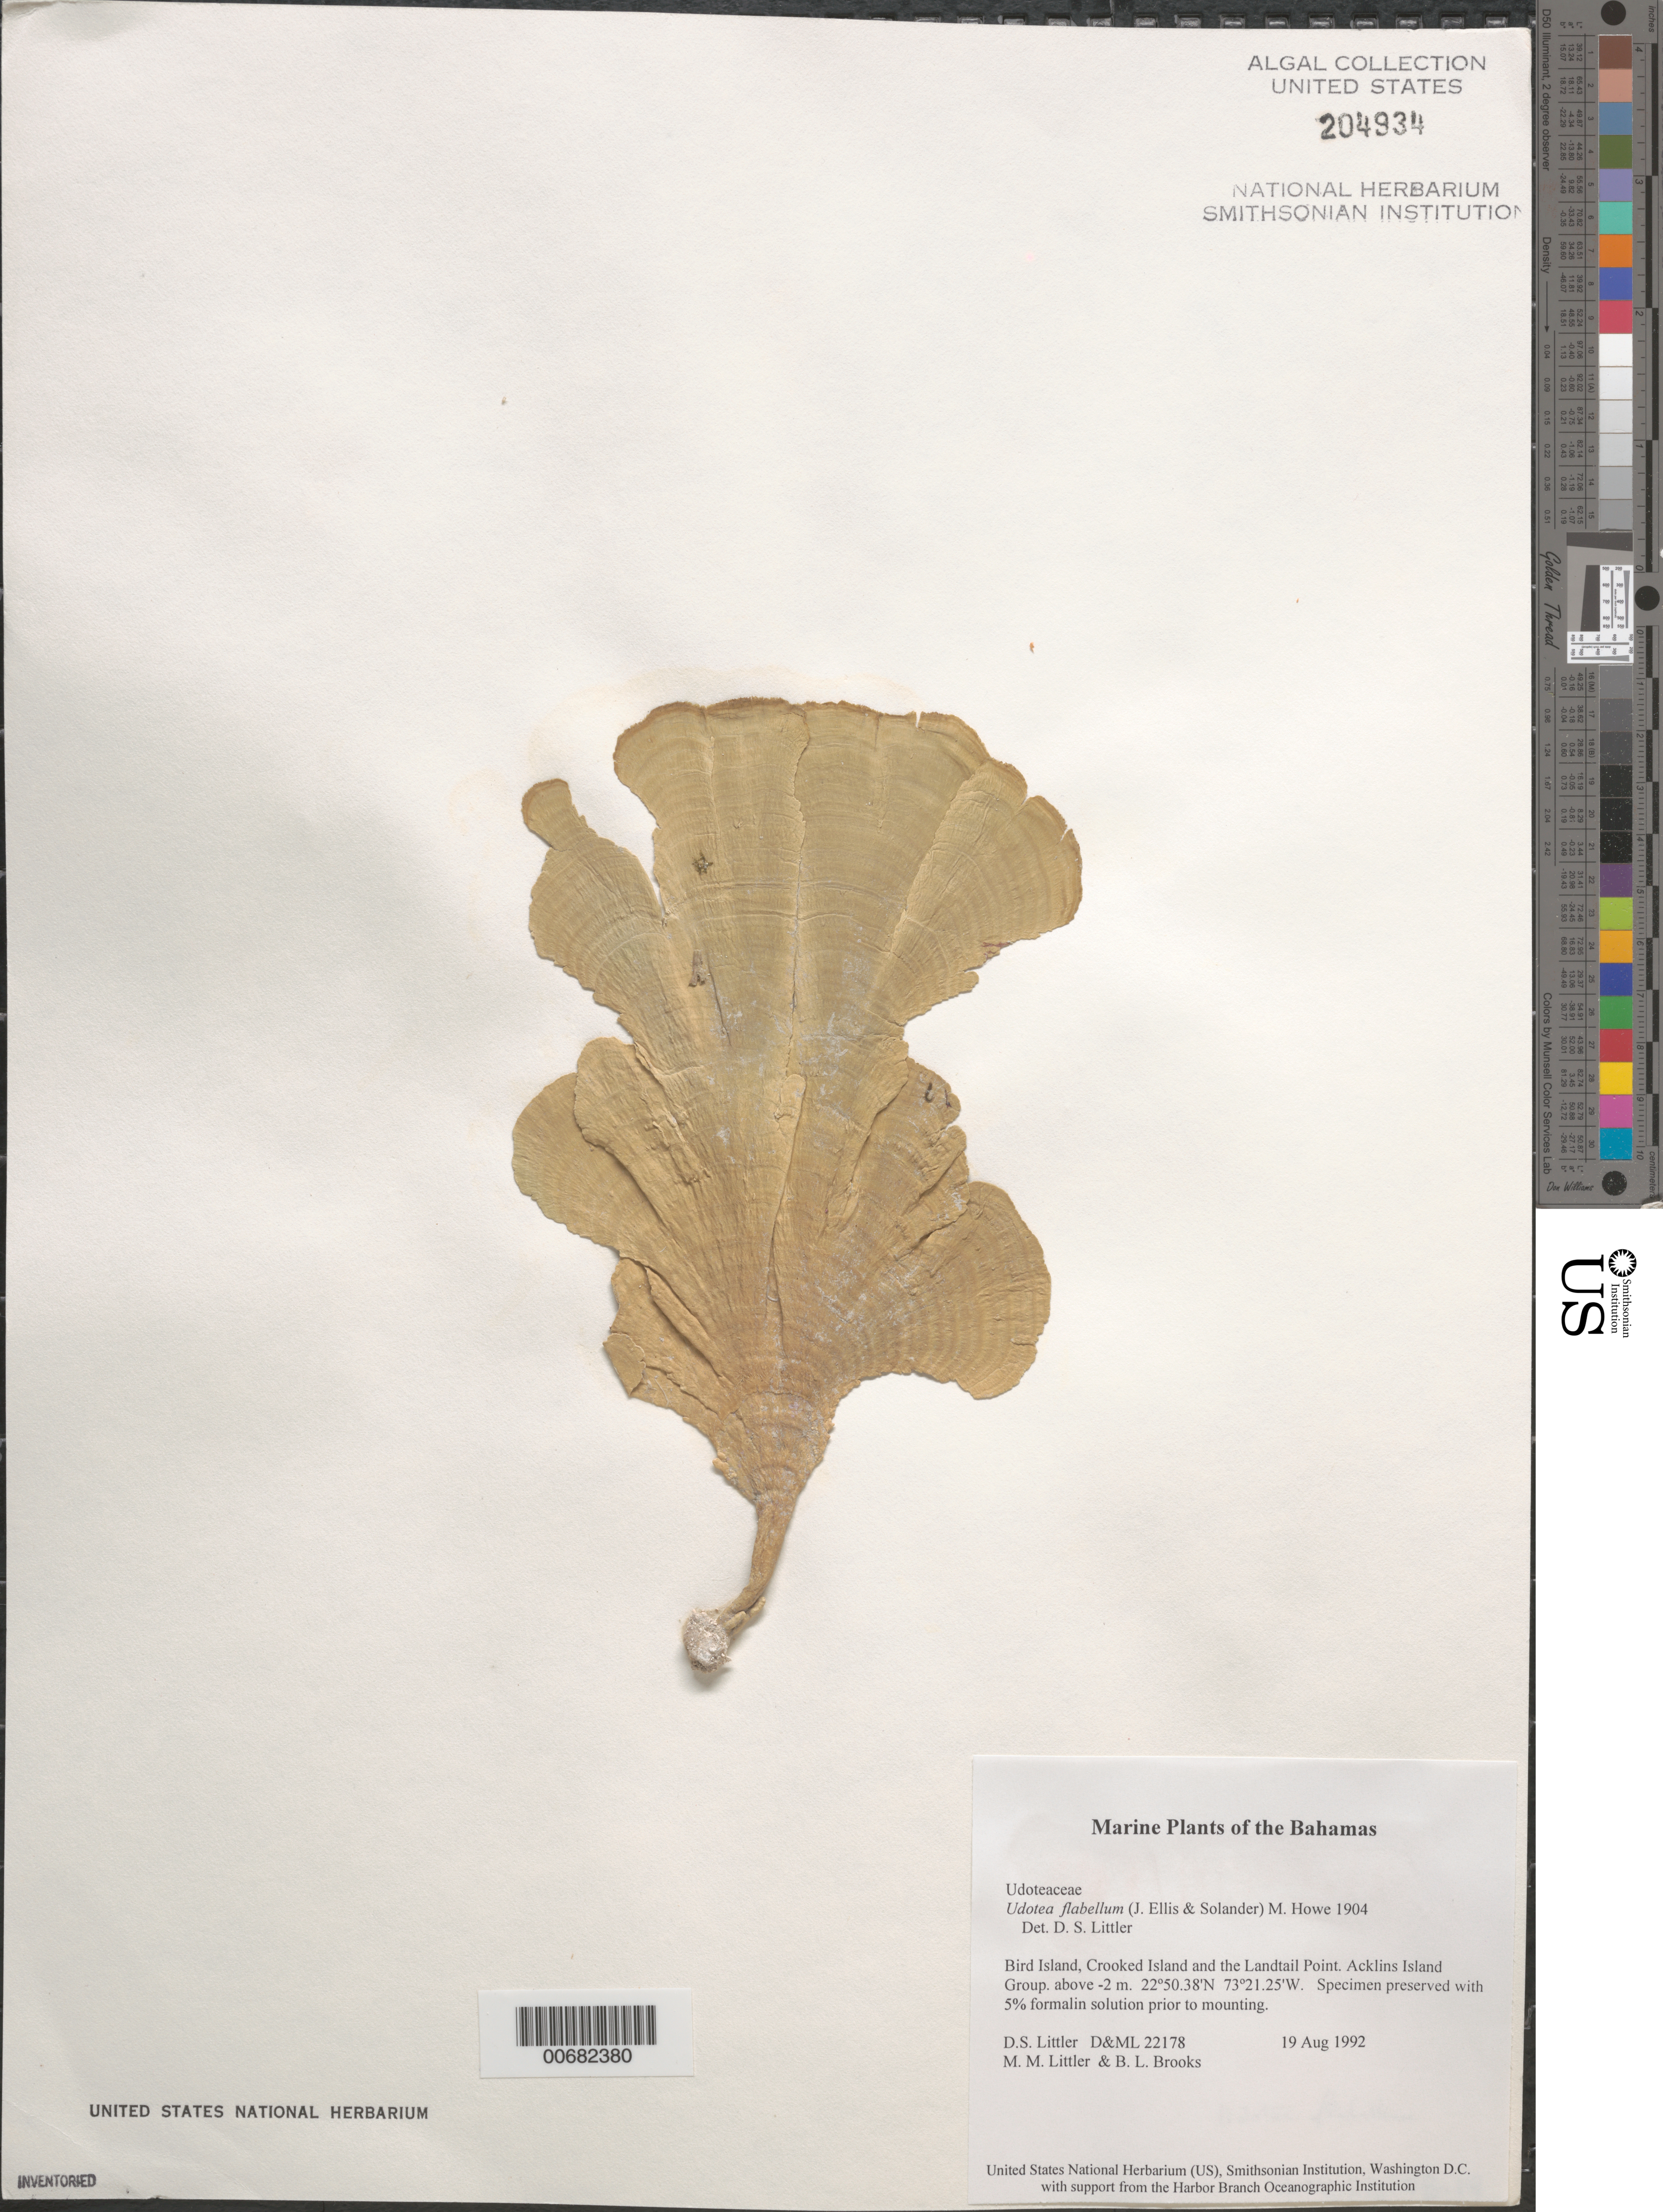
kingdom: Plantae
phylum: Chlorophyta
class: Ulvophyceae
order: Bryopsidales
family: Udoteaceae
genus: Udotea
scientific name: Udotea flabellum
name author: (J. Ellis & Sol.) M. Howe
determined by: Littler, D. S.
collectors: D. S. Littler, M. M. Littler & B. Brooks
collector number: D&ML 22178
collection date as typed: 19 Aug 1992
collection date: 1992-08-19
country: Bahamas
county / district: Acklins District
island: Bird Island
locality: And Crooked Island and Landtail Point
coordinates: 22 50.38' N, 73 21.25' W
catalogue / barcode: US 204934